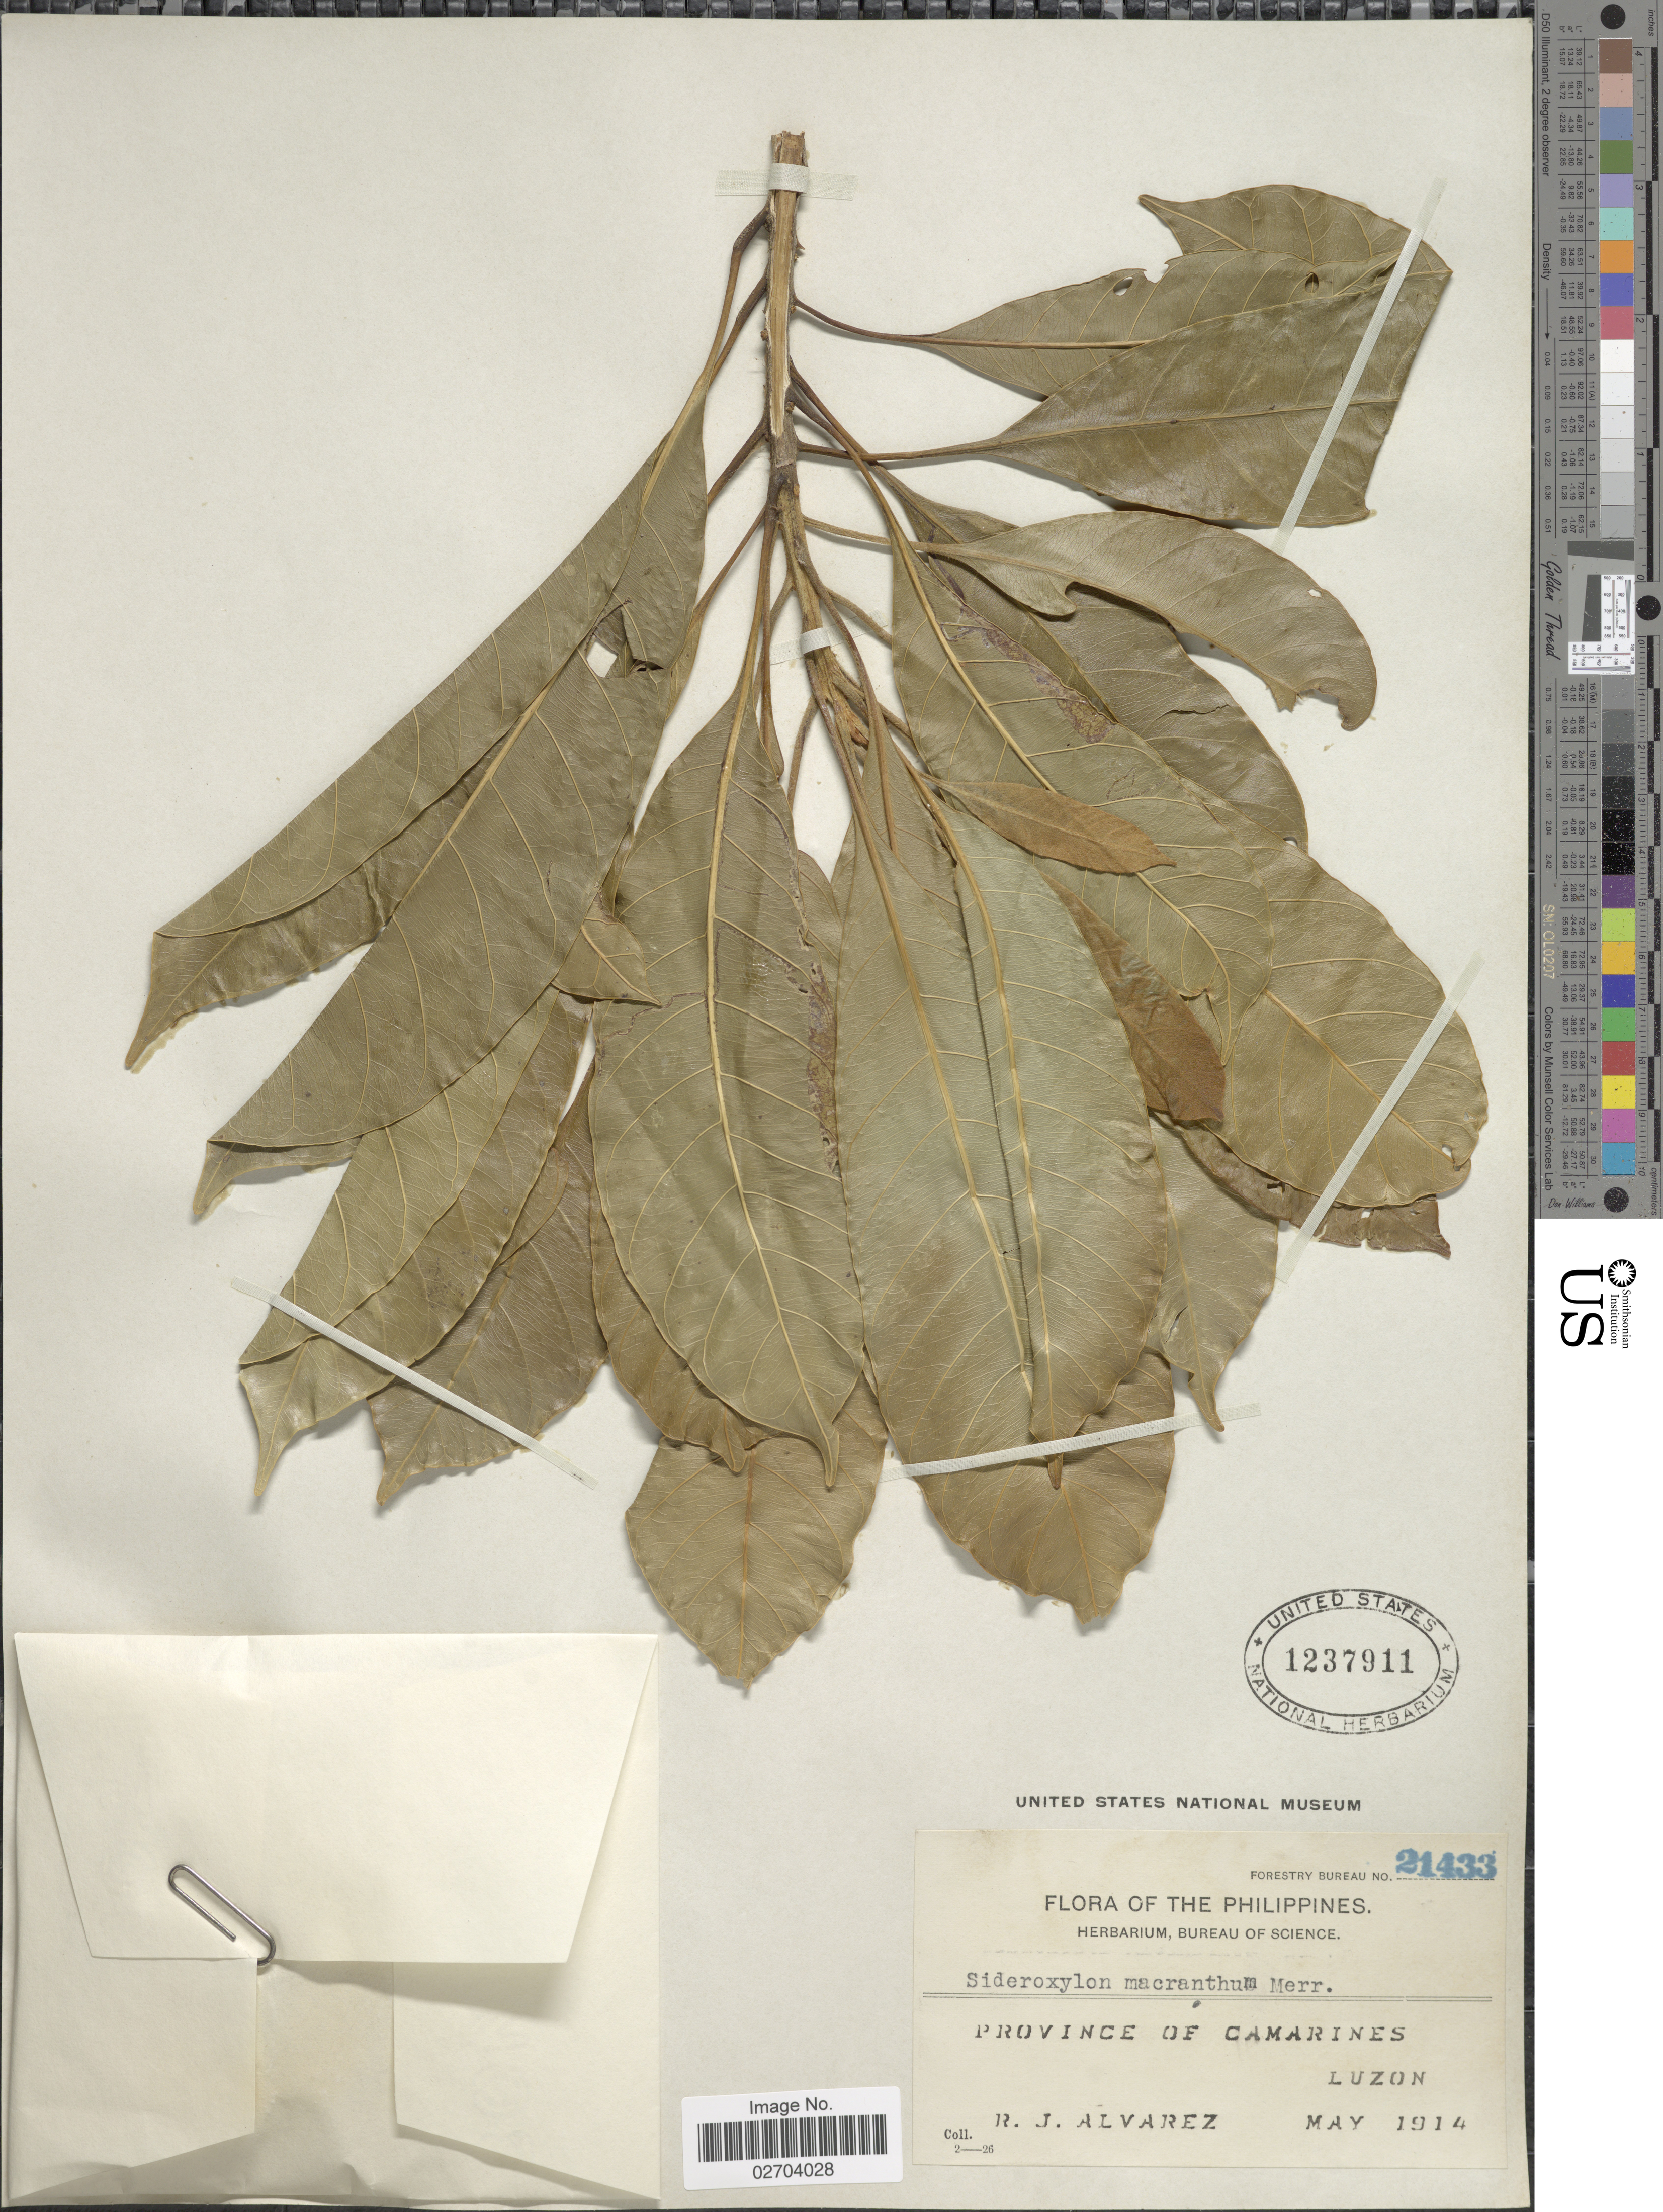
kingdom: Plantae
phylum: Tracheophyta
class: Magnoliopsida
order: Ericales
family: Sapotaceae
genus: Sideroxylon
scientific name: Sideroxylon macranthum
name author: Merr.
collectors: R. Alvarez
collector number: Forestry Bureau 21433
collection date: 1914-05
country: Philippines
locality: Province of Camarines Luzon.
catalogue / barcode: US 1237911